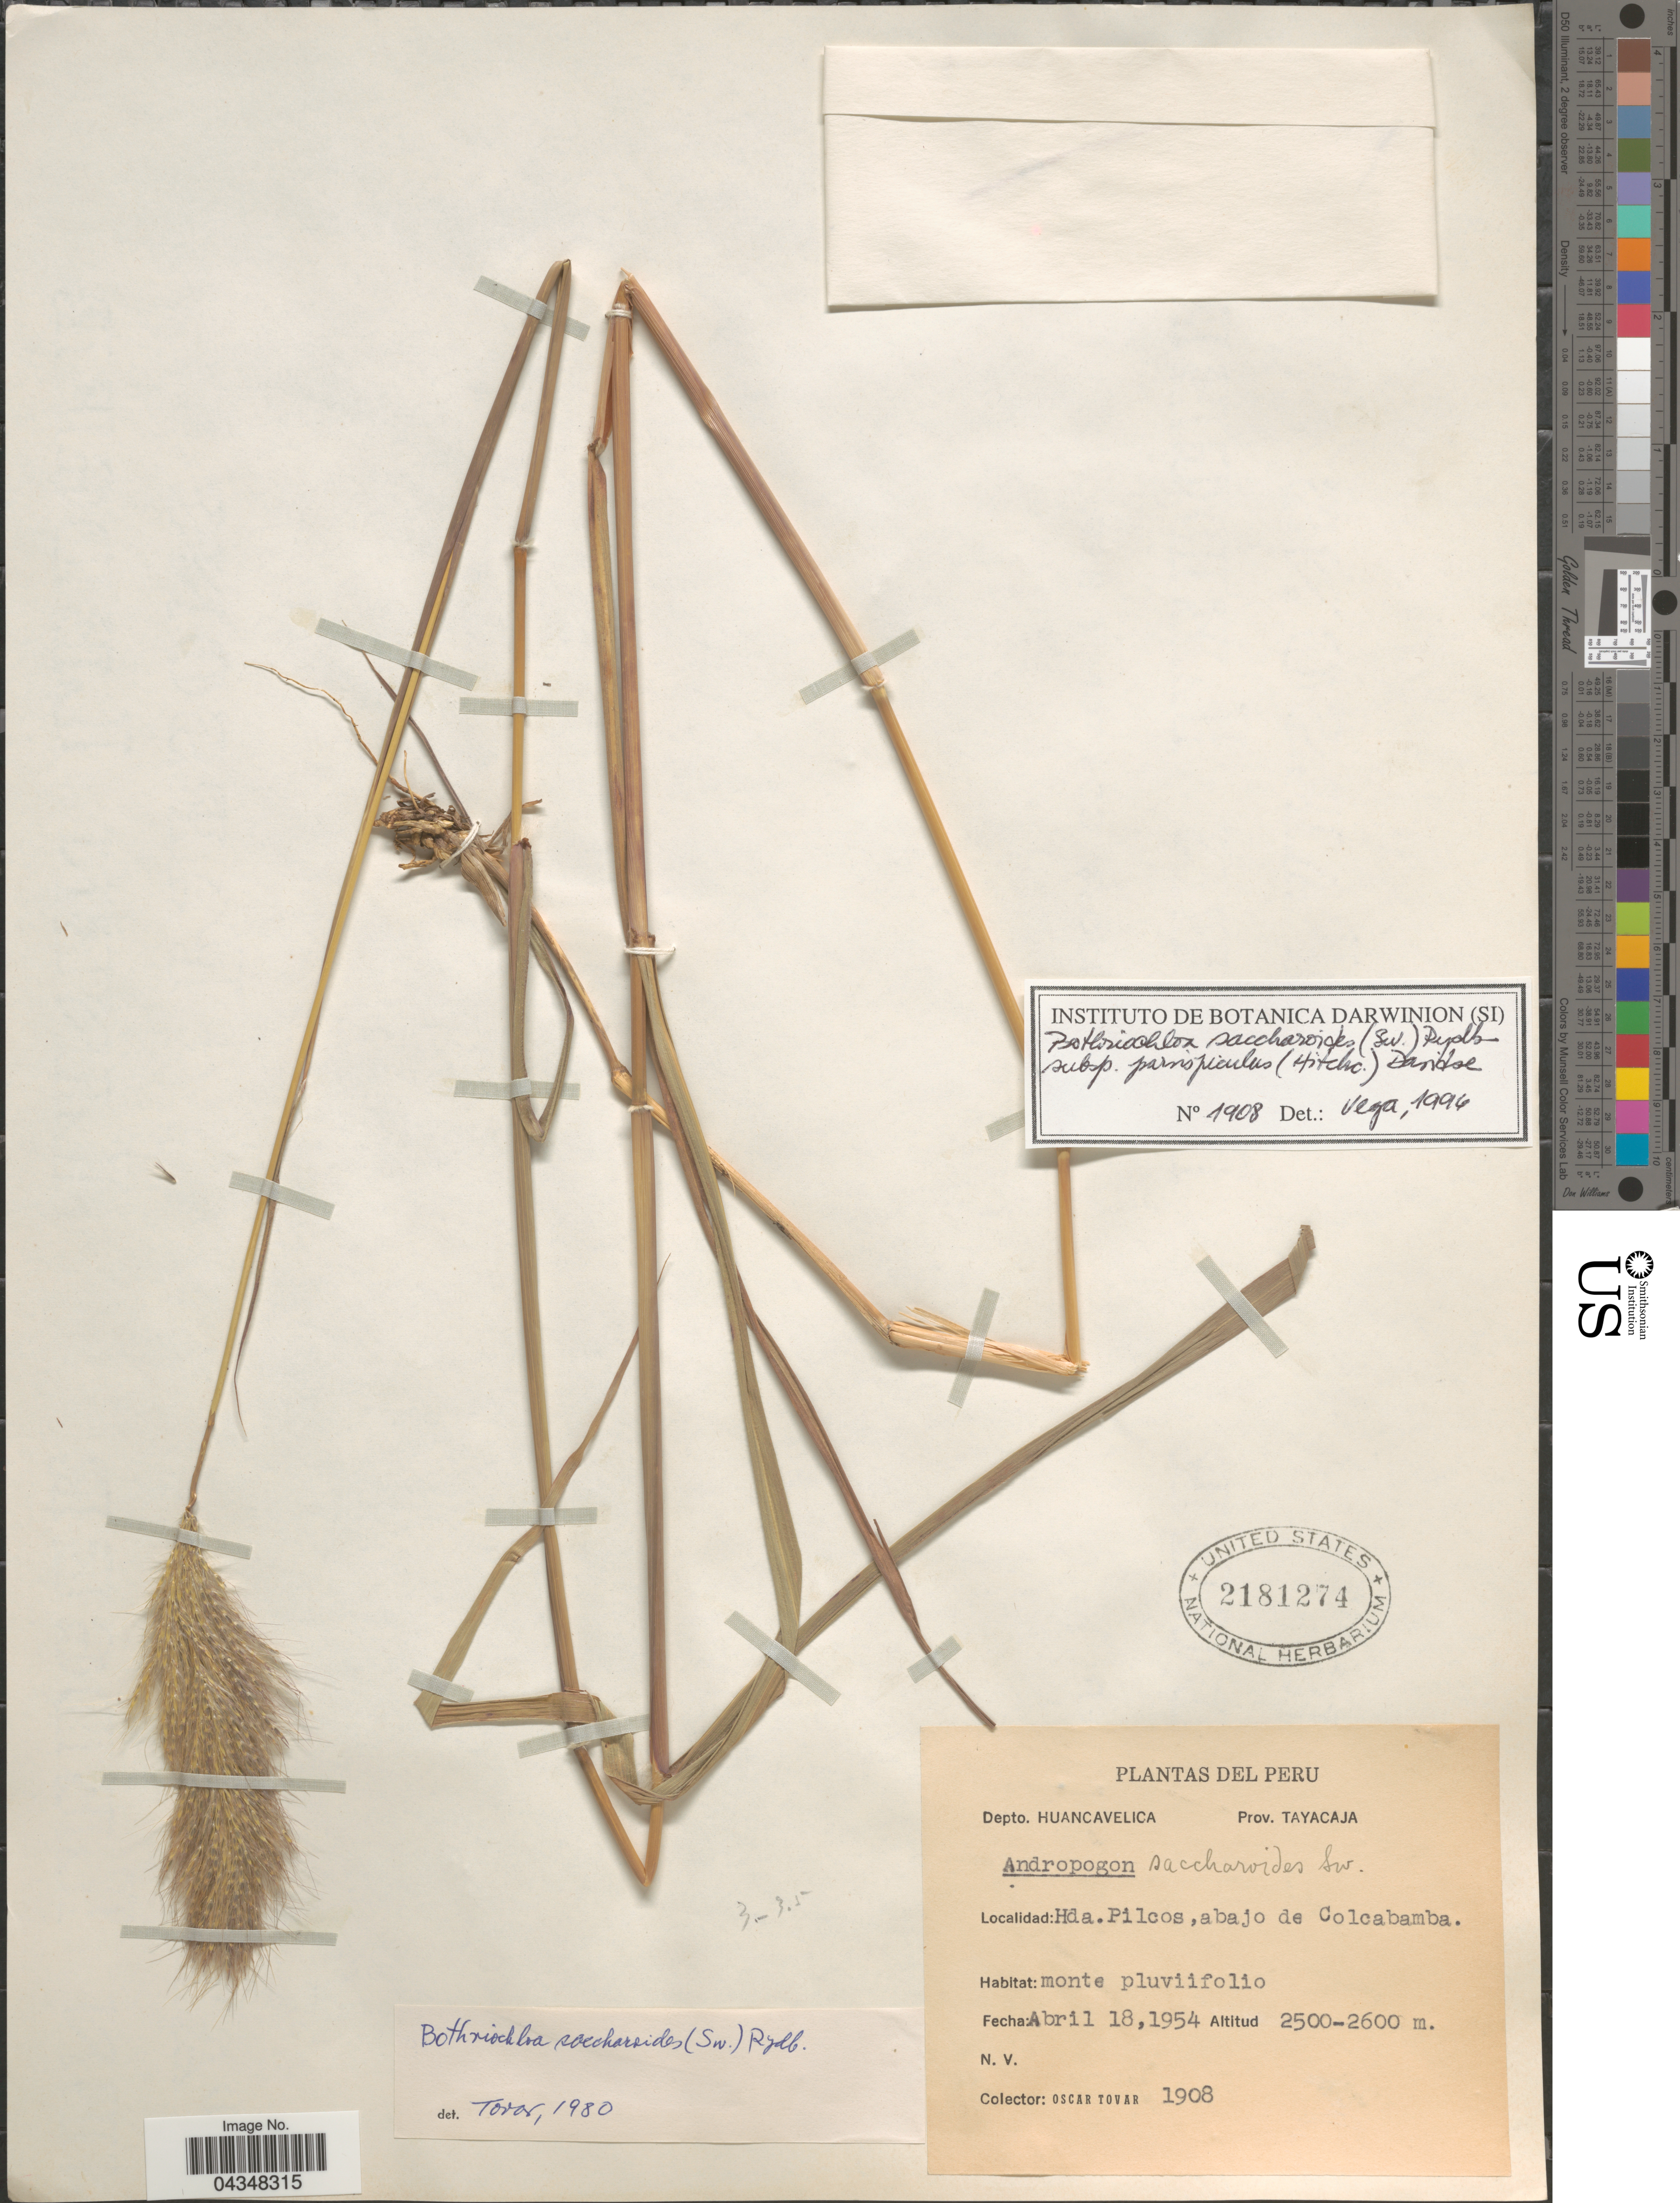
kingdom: Plantae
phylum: Tracheophyta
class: Liliopsida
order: Poales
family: Poaceae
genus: Bothriochloa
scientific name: Bothriochloa saccharoides var. parvispicula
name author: (Hitchc.) Tovar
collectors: Ó. Tovar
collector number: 1908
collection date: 1954-04-18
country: Peru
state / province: Huancavelica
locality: Depto. Huancavelica. Prov. Tayacaja. Hda. Pilcos, abajo de Colcabamba.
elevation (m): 2500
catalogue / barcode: US 2181274